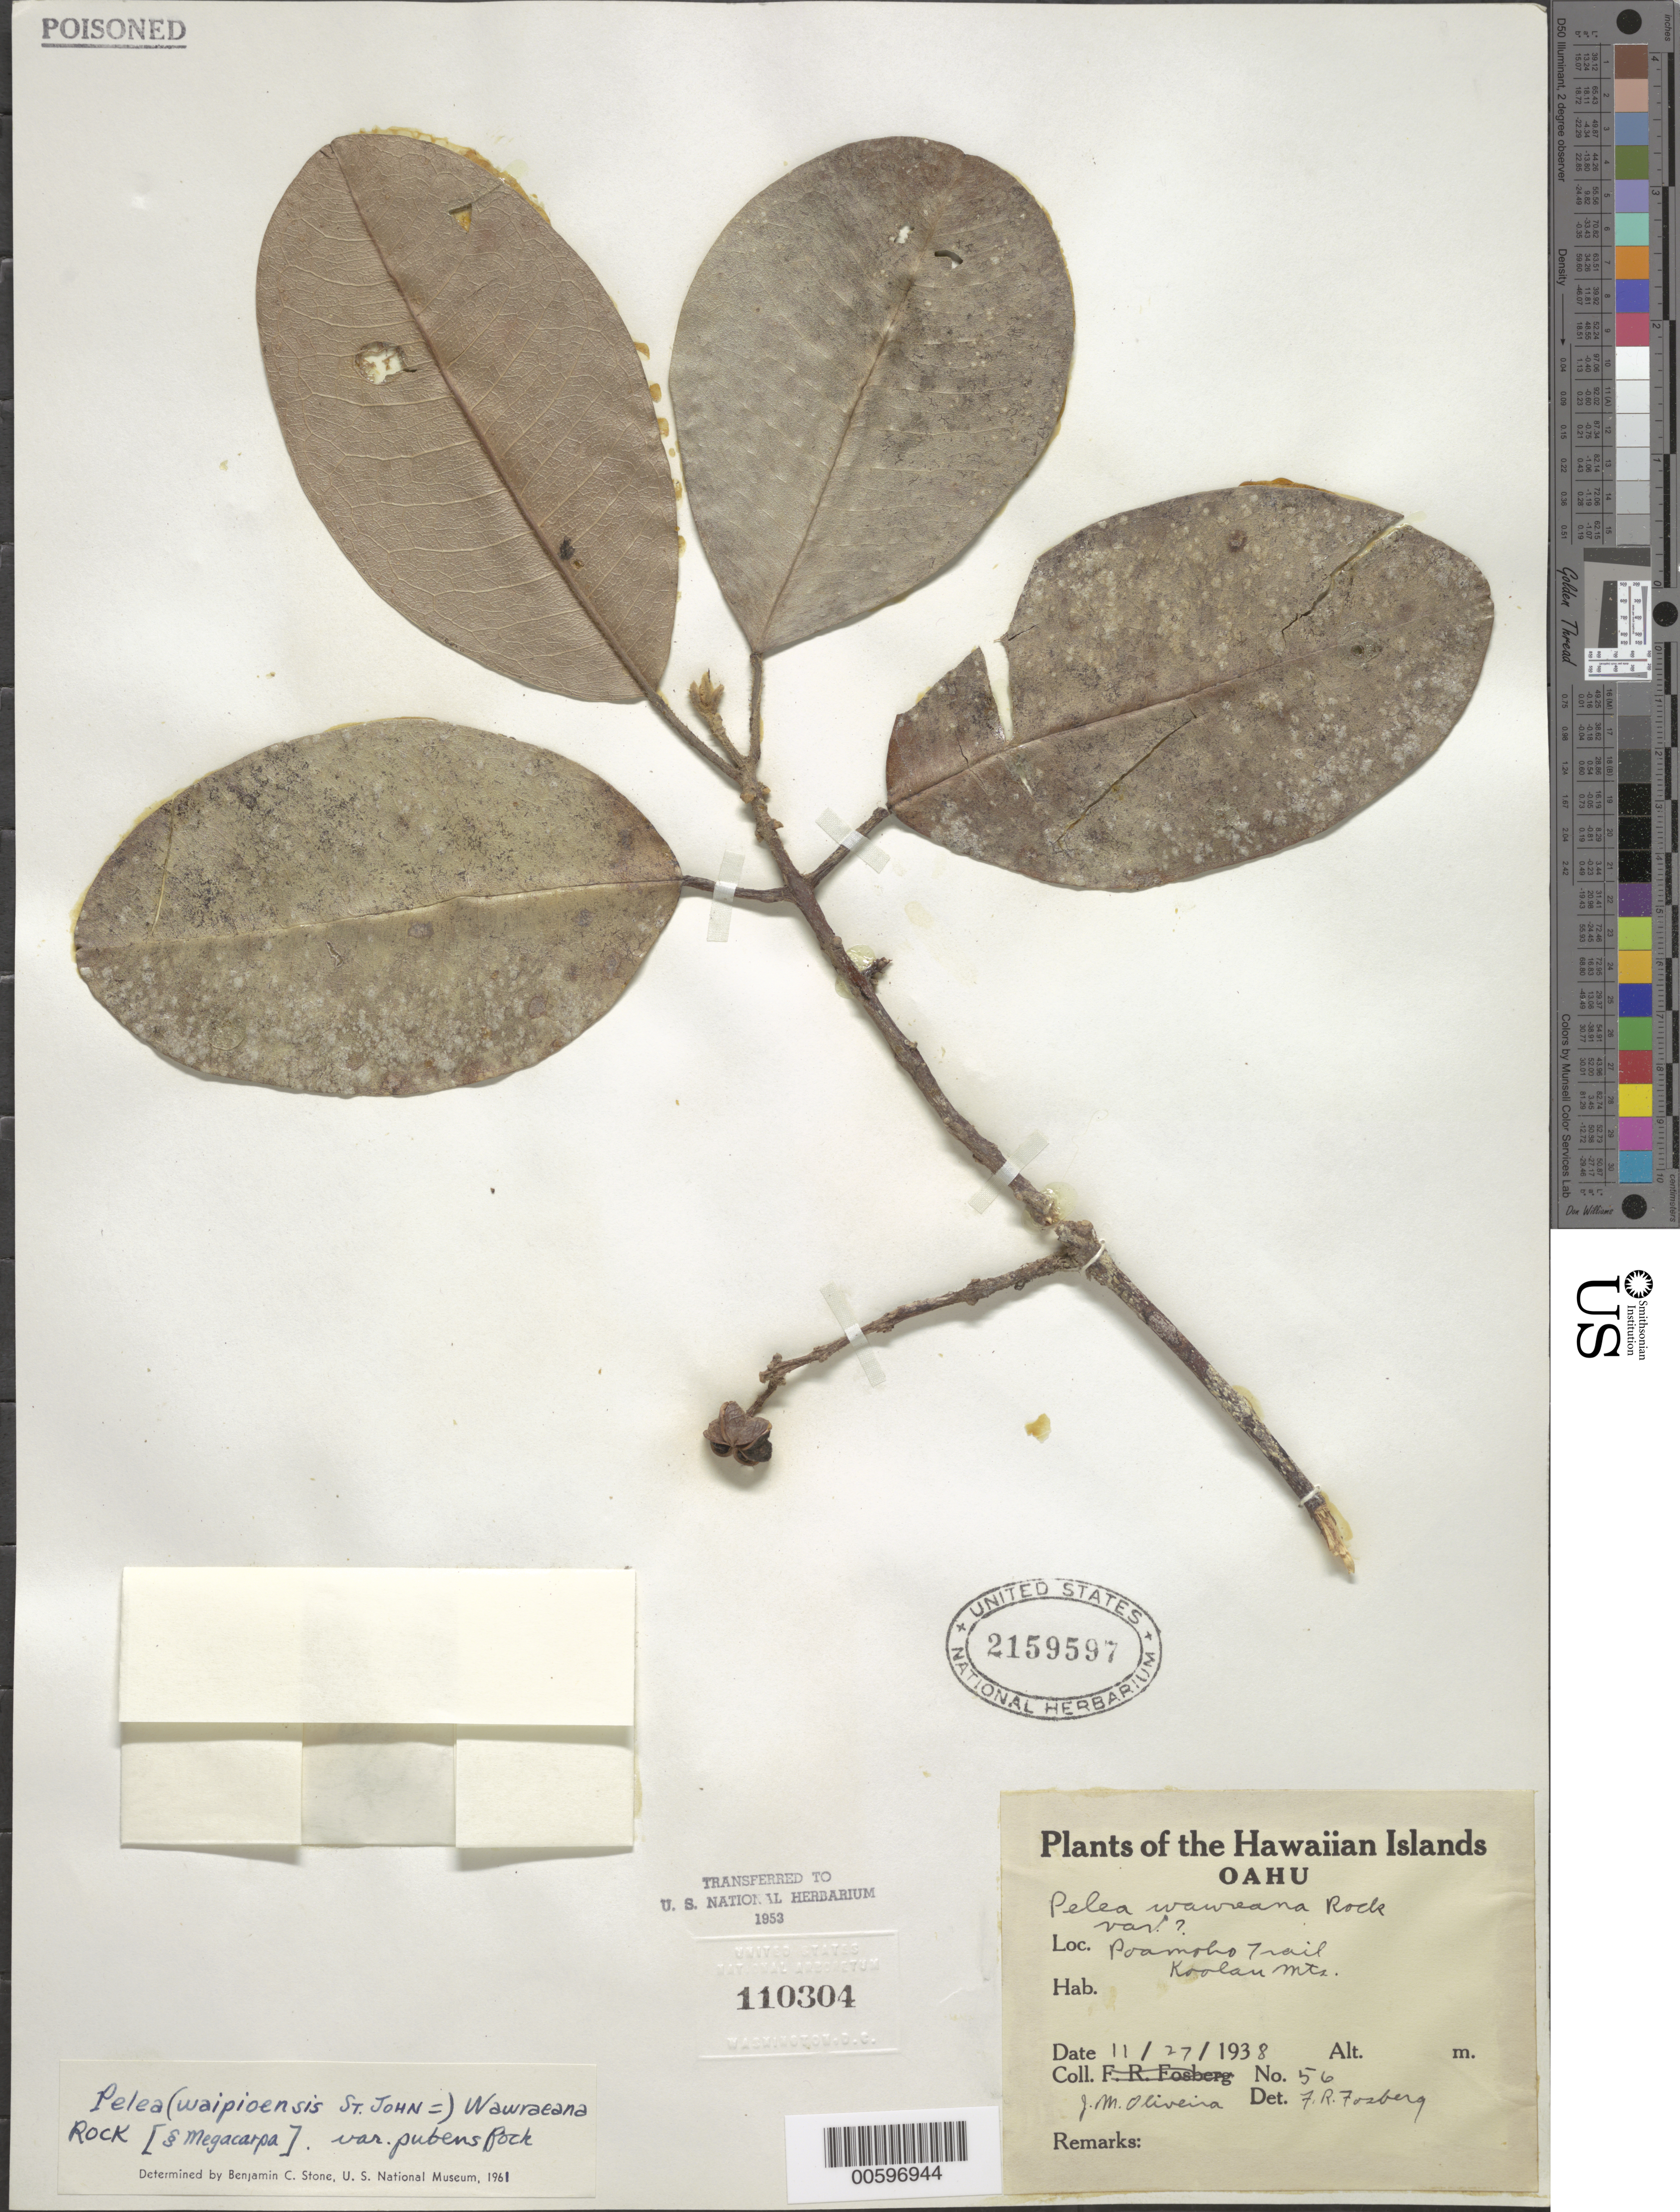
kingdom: Plantae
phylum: Tracheophyta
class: Magnoliopsida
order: Sapindales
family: Rutaceae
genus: Melicope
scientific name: Melicope wawraeana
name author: (H. Lév.) T.G. Hartley & B.C. Stone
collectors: J. Oliveira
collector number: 56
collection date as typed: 27 Nov 1938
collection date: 1938-11-27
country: United States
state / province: Hawaii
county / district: Honolulu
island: Oahu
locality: Poamoho Trail, Koolau Mts.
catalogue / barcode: US 2159597